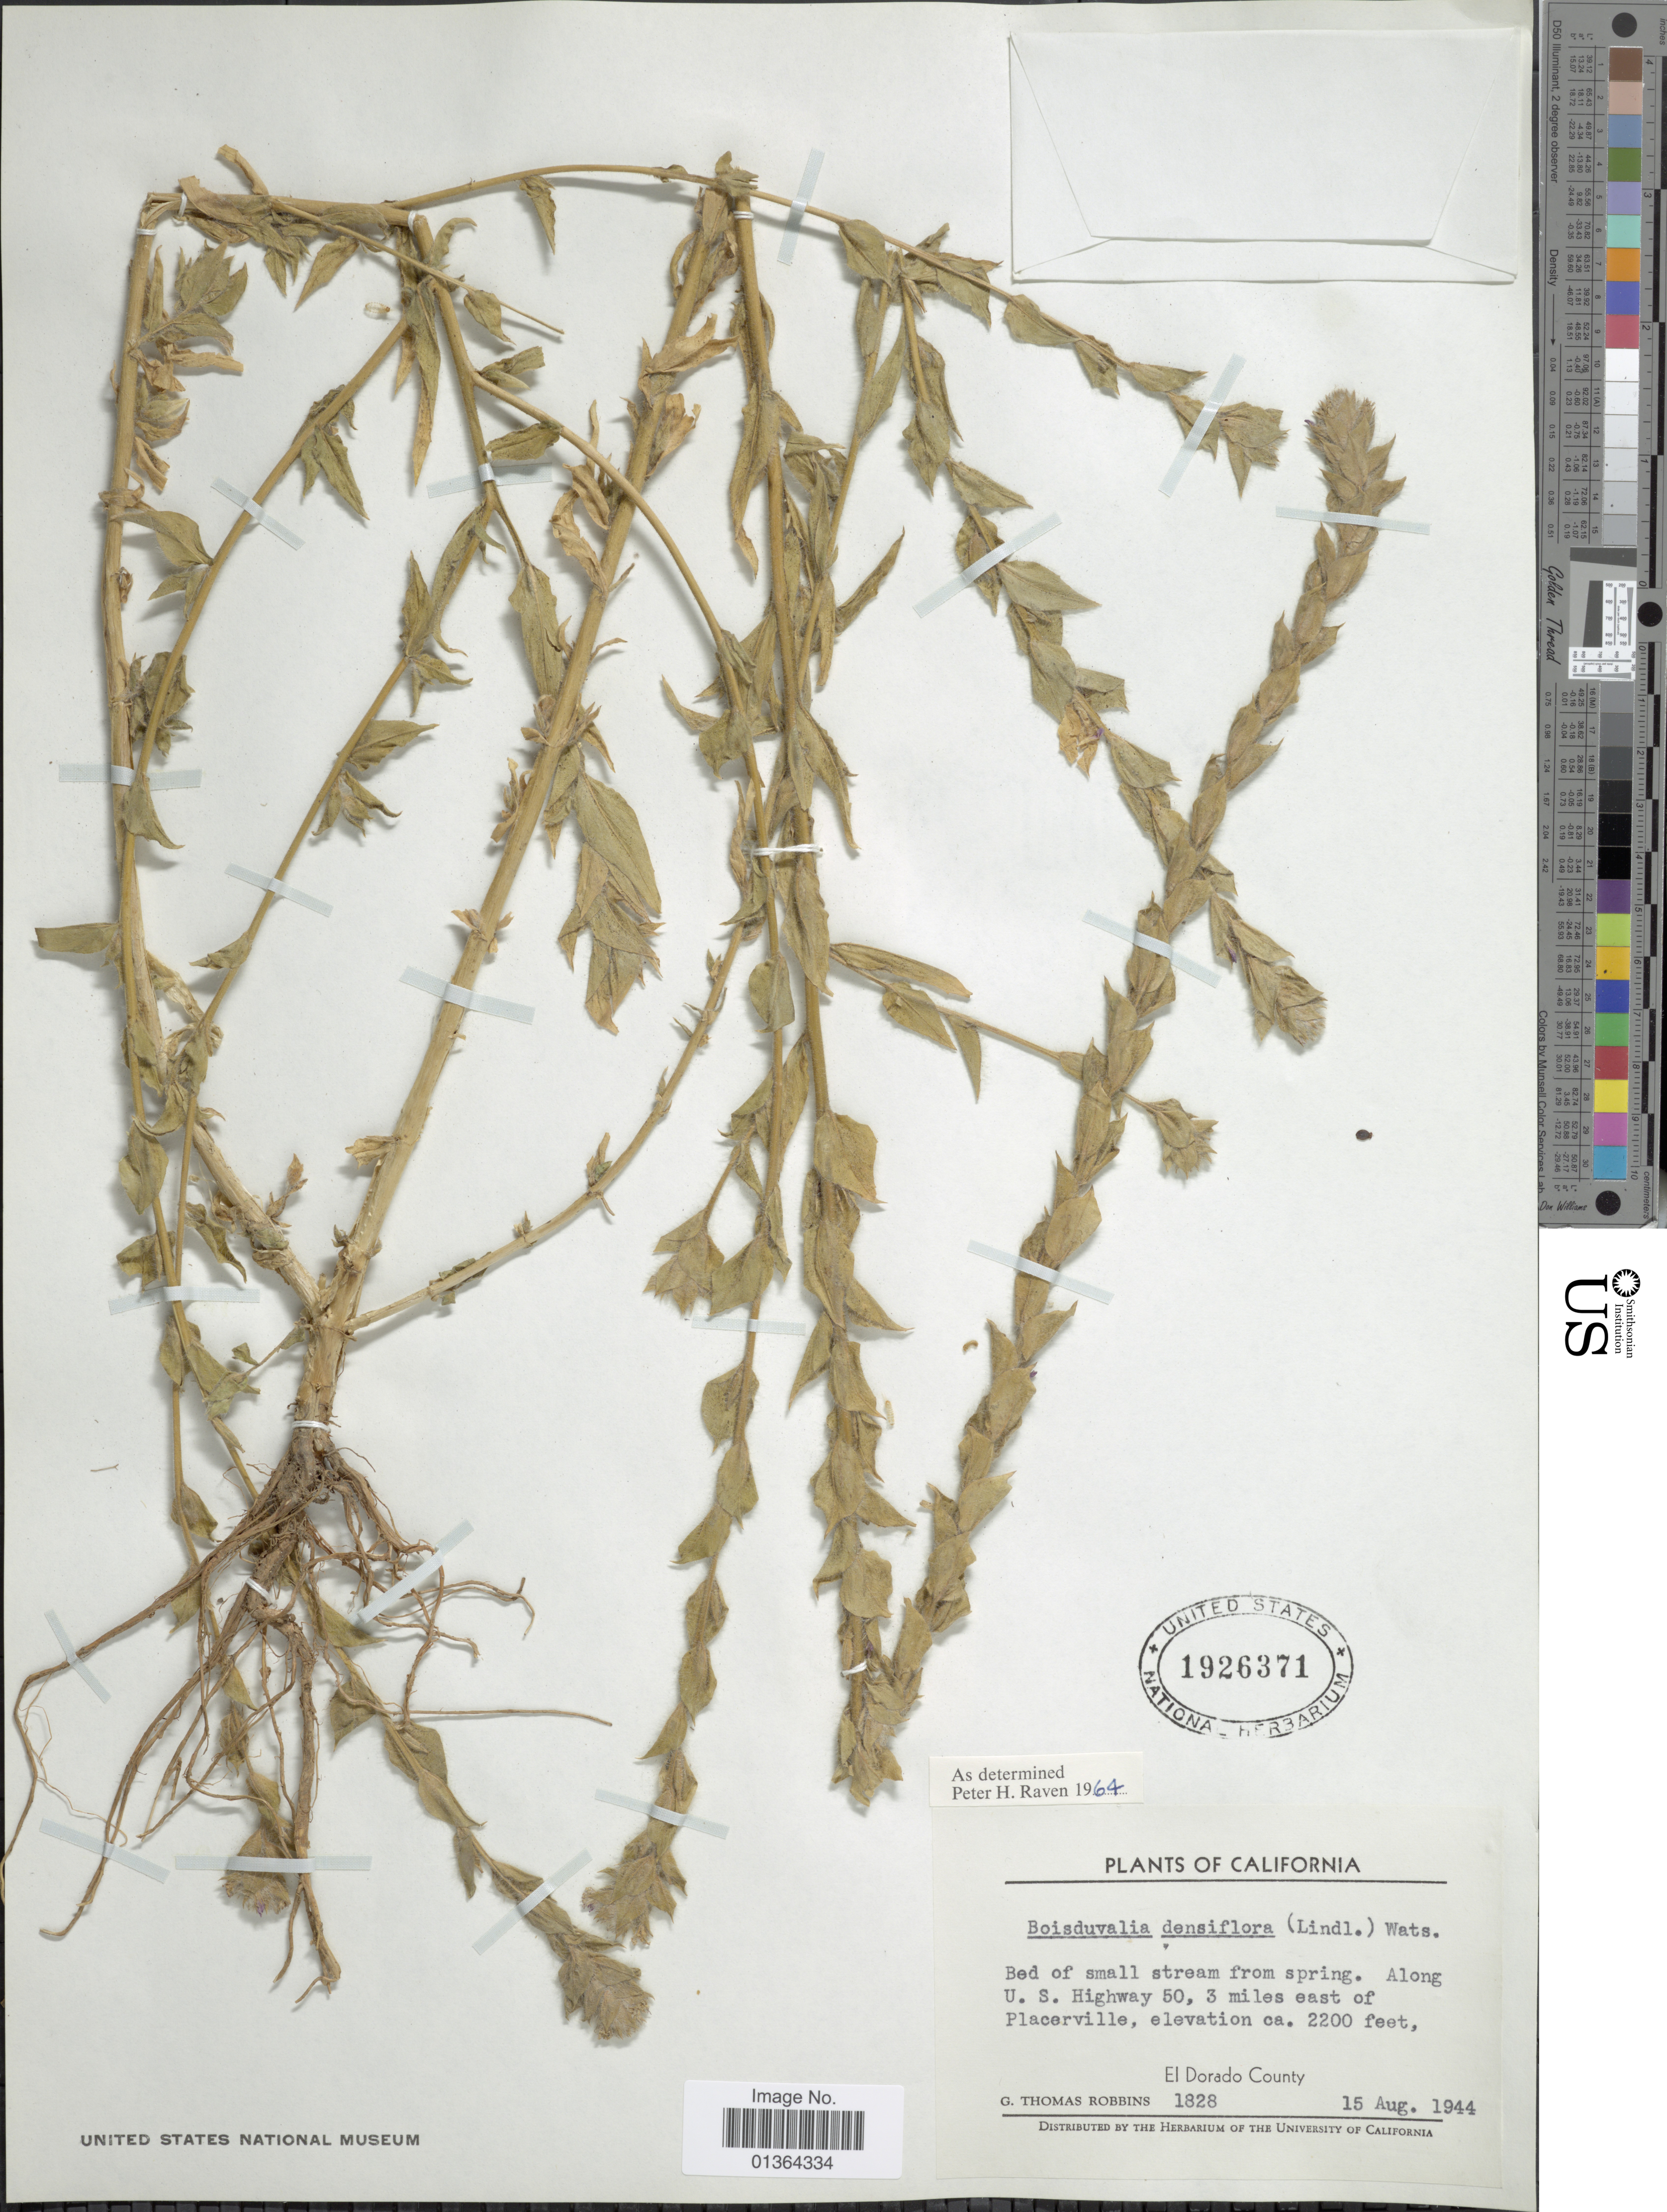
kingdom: Plantae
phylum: Tracheophyta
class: Magnoliopsida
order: Myrtales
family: Onagraceae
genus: Epilobium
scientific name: Epilobium densiflorum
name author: (Lindl.) Hoch & P.H. Raven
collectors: G. T. Robbins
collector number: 1828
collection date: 1944-08-15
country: United States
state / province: California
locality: Along U.S. Highway 50, 3 miles east of Placerville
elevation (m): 671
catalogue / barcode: US 1926371